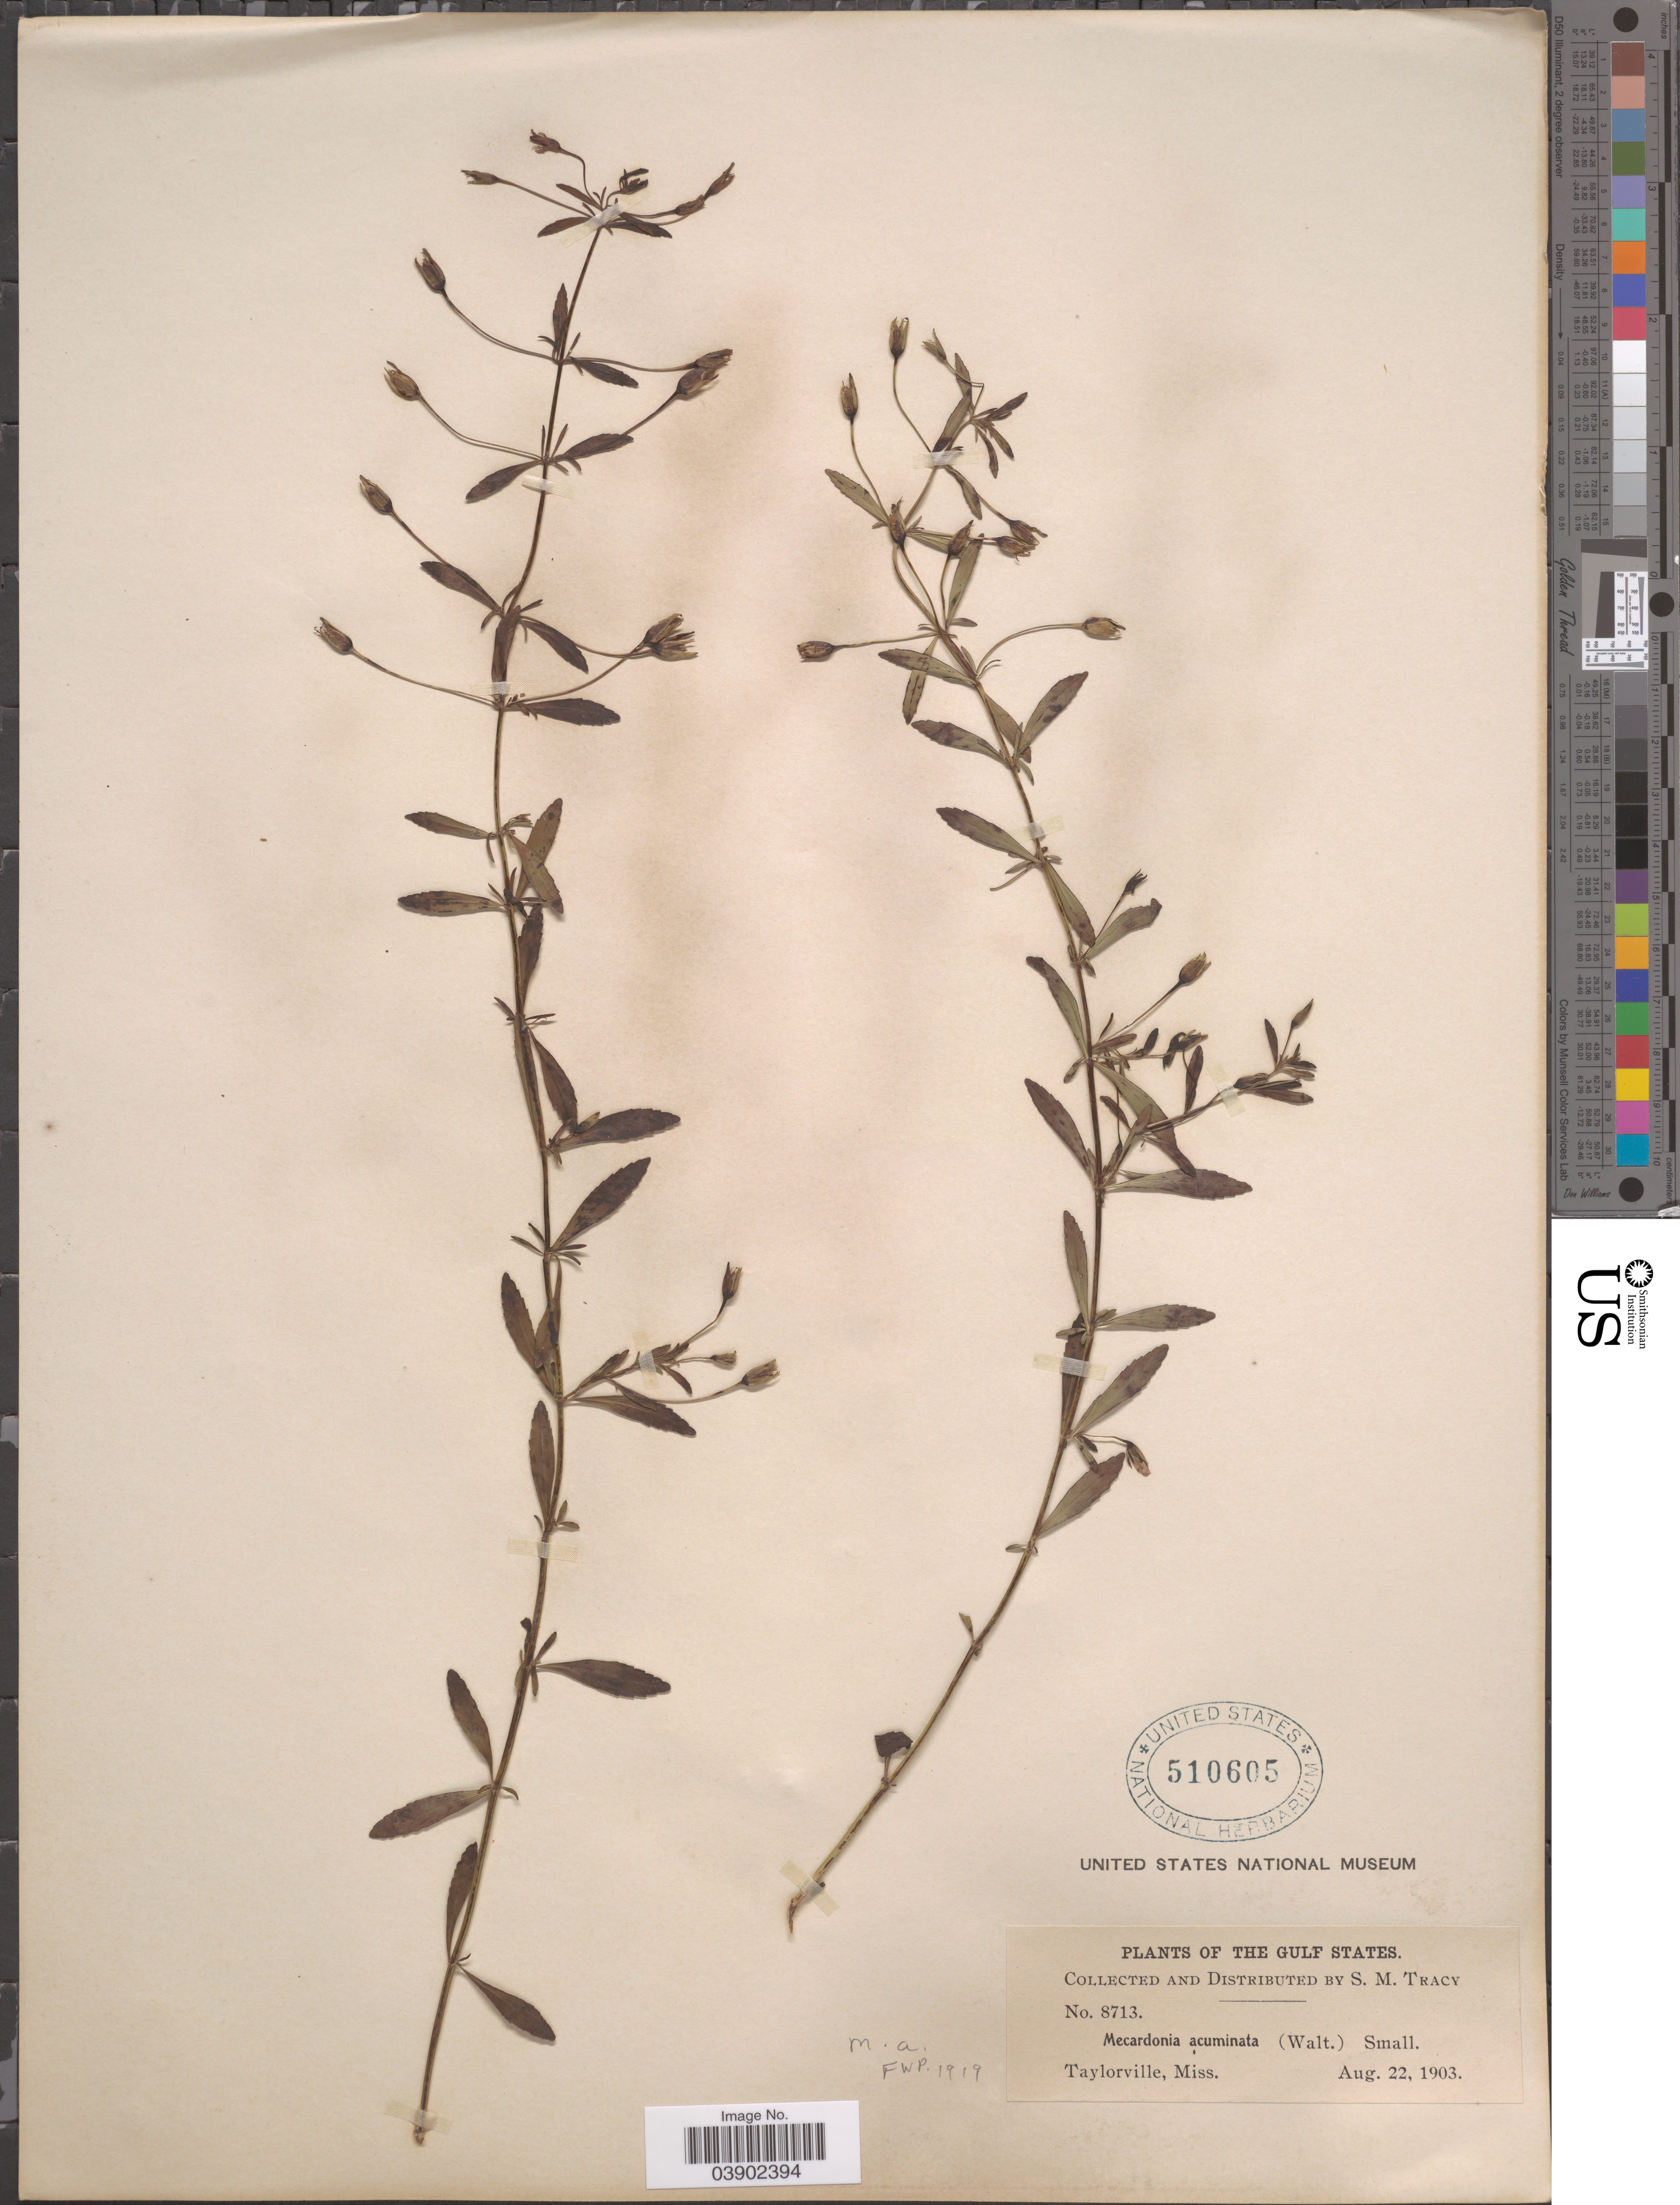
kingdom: Plantae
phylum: Tracheophyta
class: Magnoliopsida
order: Lamiales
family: Plantaginaceae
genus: Mecardonia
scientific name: Mecardonia vandellioides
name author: (Kunth) Pennell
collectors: S. M. Tracy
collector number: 8713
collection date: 1903-08-22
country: United States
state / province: Mississippi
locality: The Gulf States. Taylorville.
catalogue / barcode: US 510605